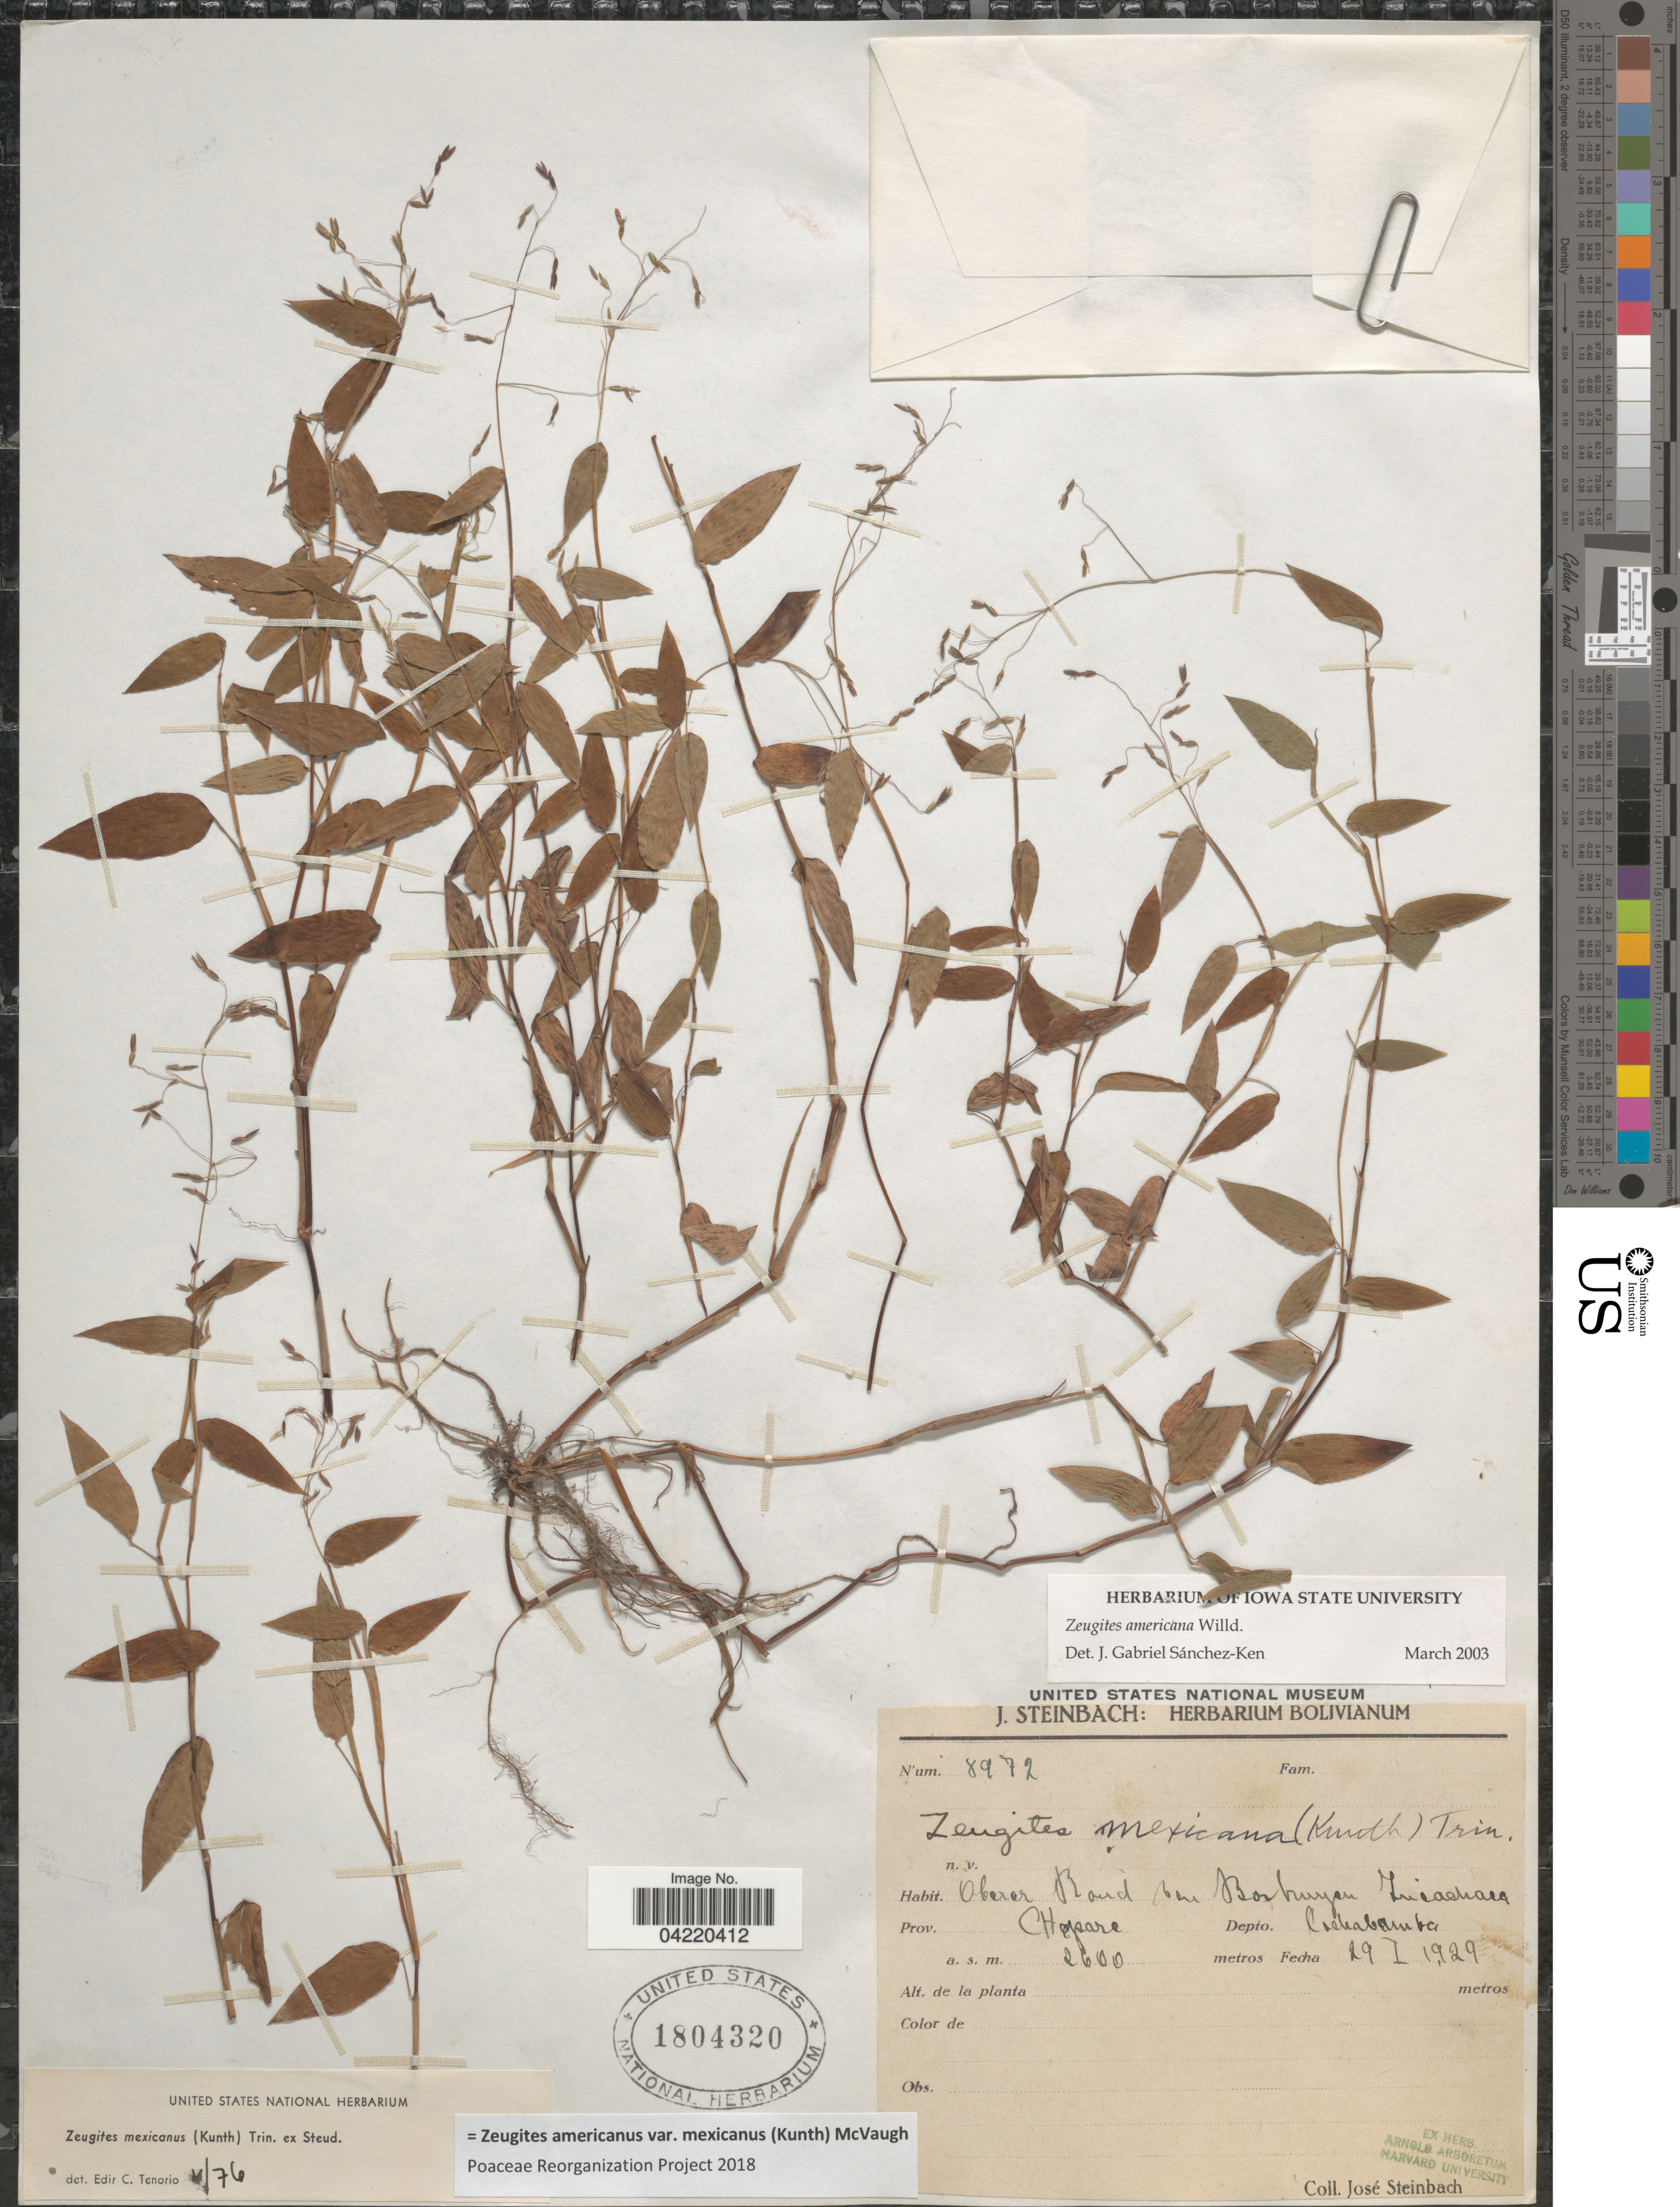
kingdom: Plantae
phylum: Tracheophyta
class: Liliopsida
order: Poales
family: Poaceae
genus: Zeugites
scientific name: Zeugites americanus var. mexicanus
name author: (Kunth) McVaugh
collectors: J. Steinbach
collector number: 8972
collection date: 1929-01-29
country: Bolivia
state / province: Cochabamba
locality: Incachaca. Prov. Chapare. Depto. Cochabamba.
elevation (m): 2600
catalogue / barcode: US 1804320